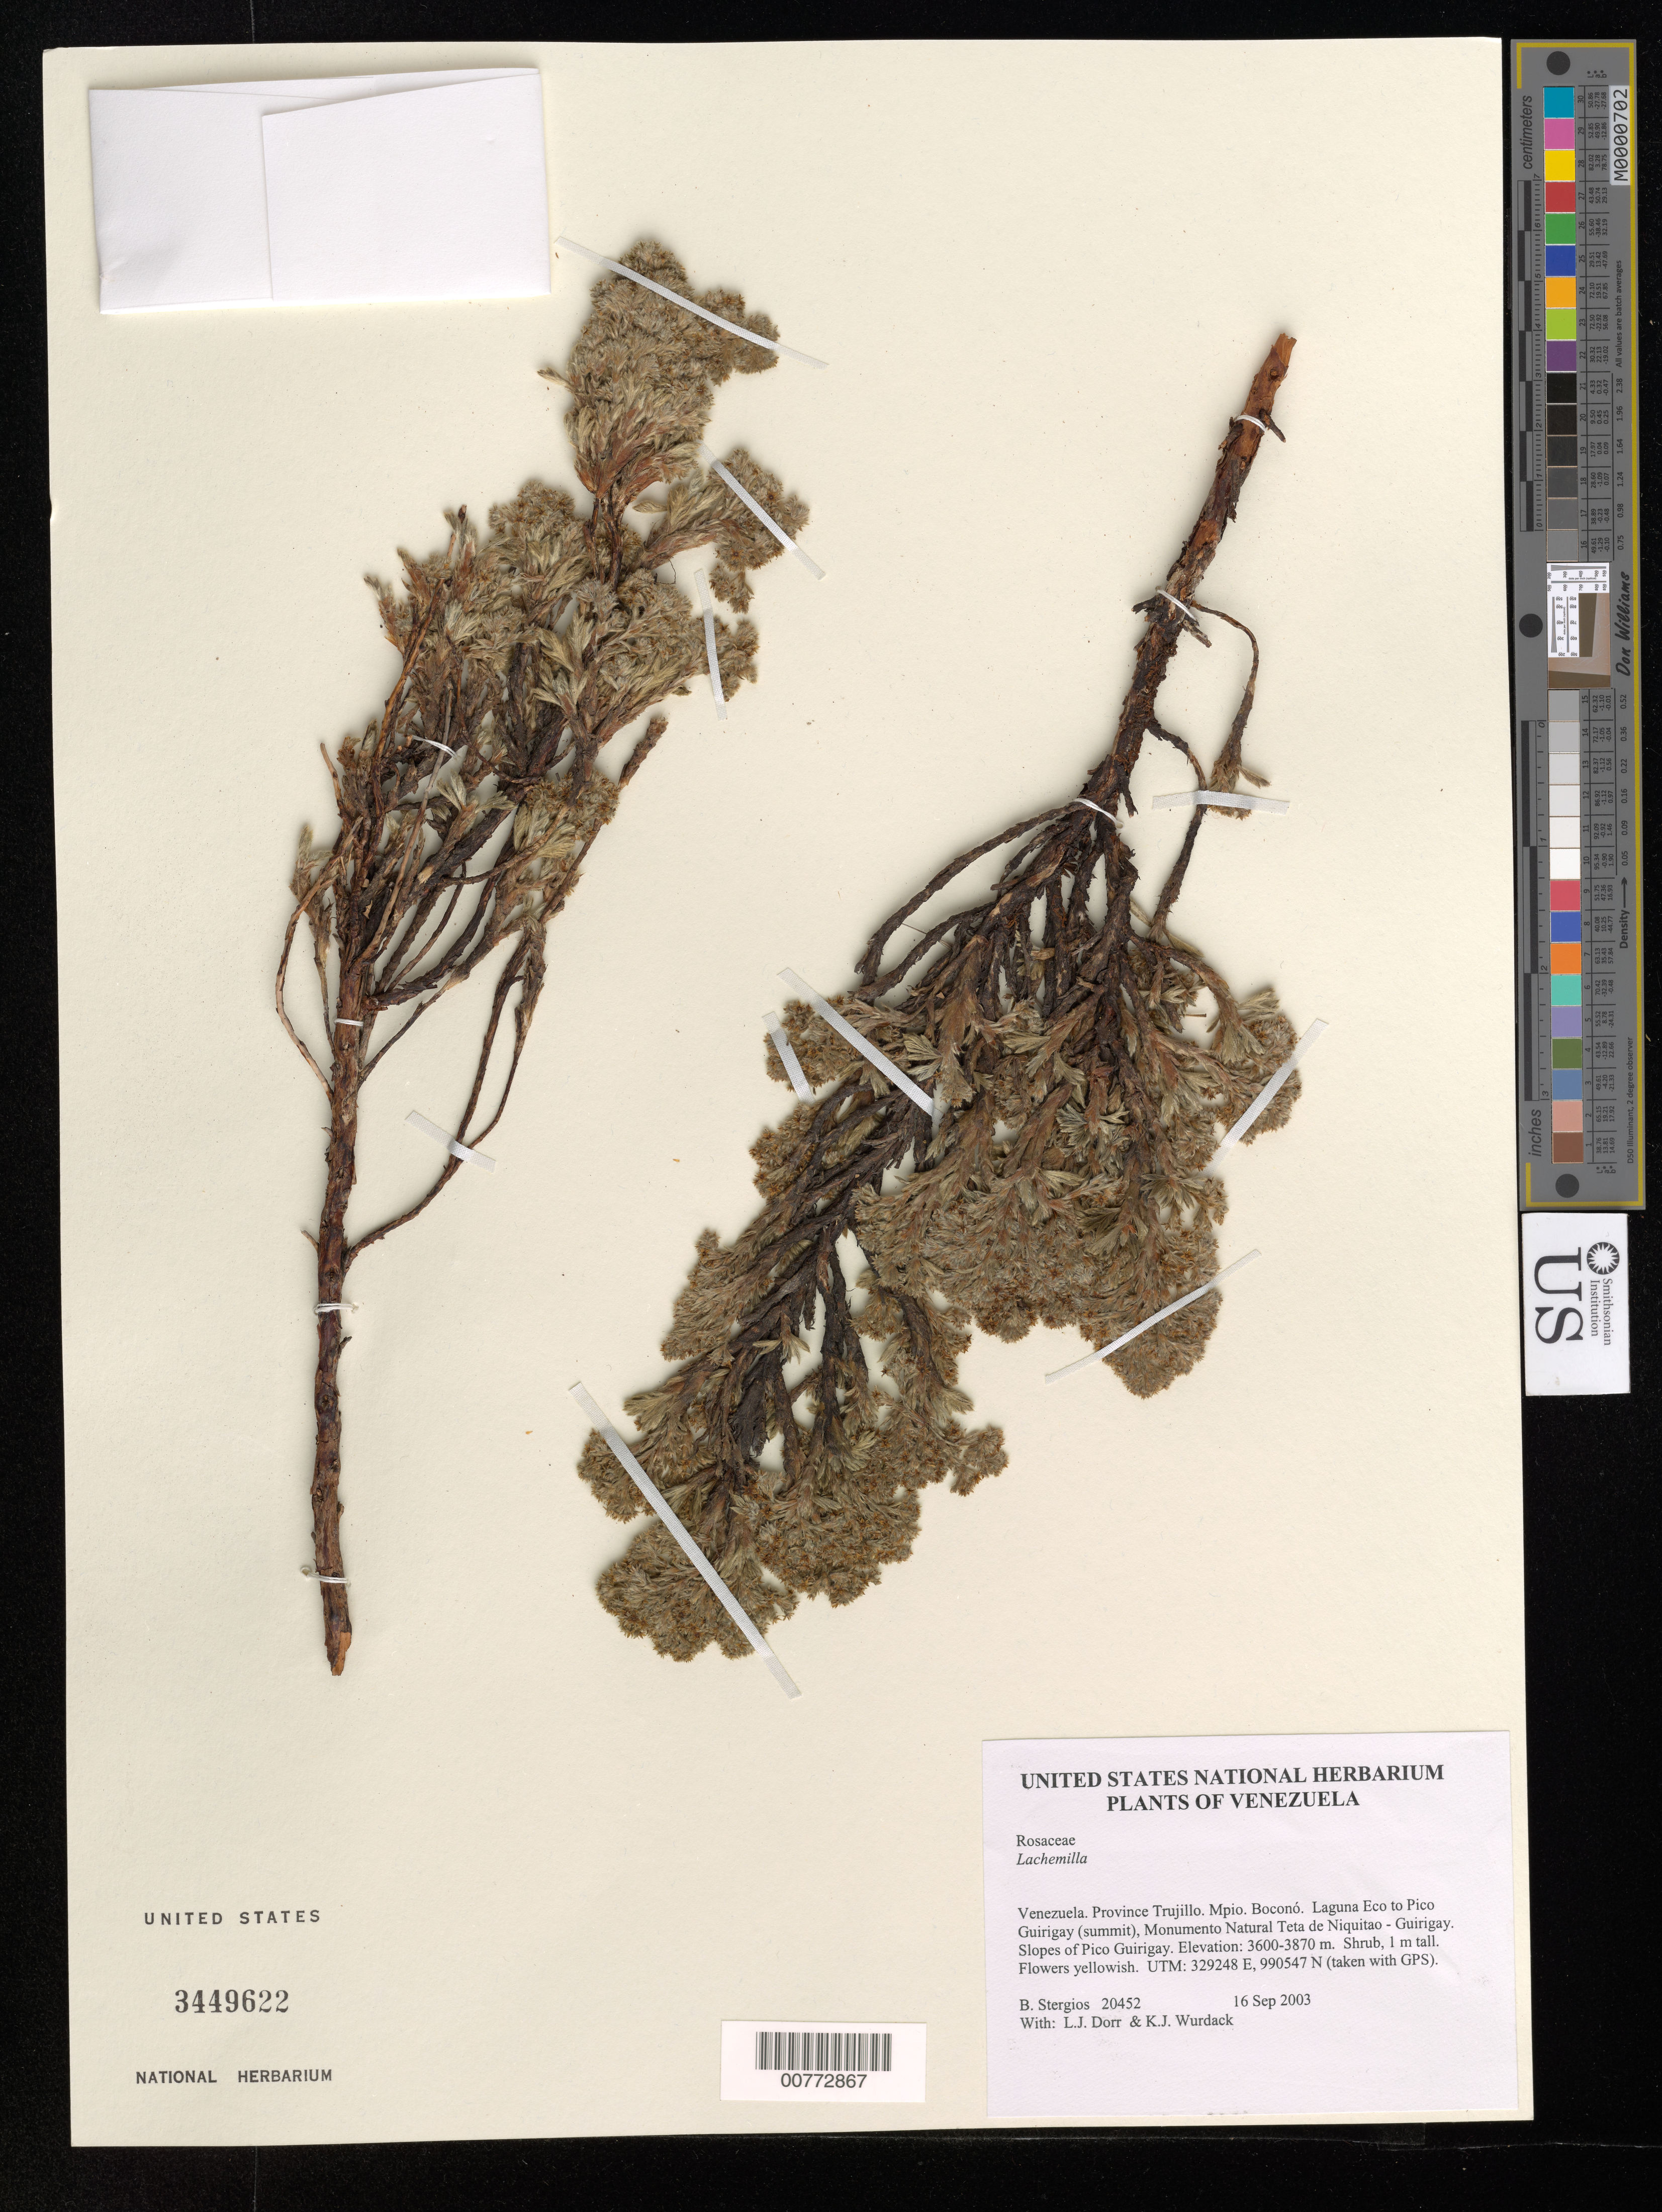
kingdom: Plantae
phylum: Tracheophyta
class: Magnoliopsida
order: Rosales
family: Rosaceae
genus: Alchemilla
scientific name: Alchemilla polylepis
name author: Wedd.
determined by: Dorr, L. J., (BOT), Smithsonian Institution - National Museum of Natural History (UNITED STATES)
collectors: B. G. Stergios, L. J. Dorr & K. Wurdack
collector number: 20452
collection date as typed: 16 Sep 2003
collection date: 2003-09-16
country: Venezuela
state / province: Trujillo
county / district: Boconó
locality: Laguna Eco to Pico Guirigay (summit), Monumento Natural Teta de Niquitao - Guirigay. Slopes of Pico Guirigay.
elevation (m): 3600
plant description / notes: PORT, QCA, US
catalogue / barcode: US 3449622